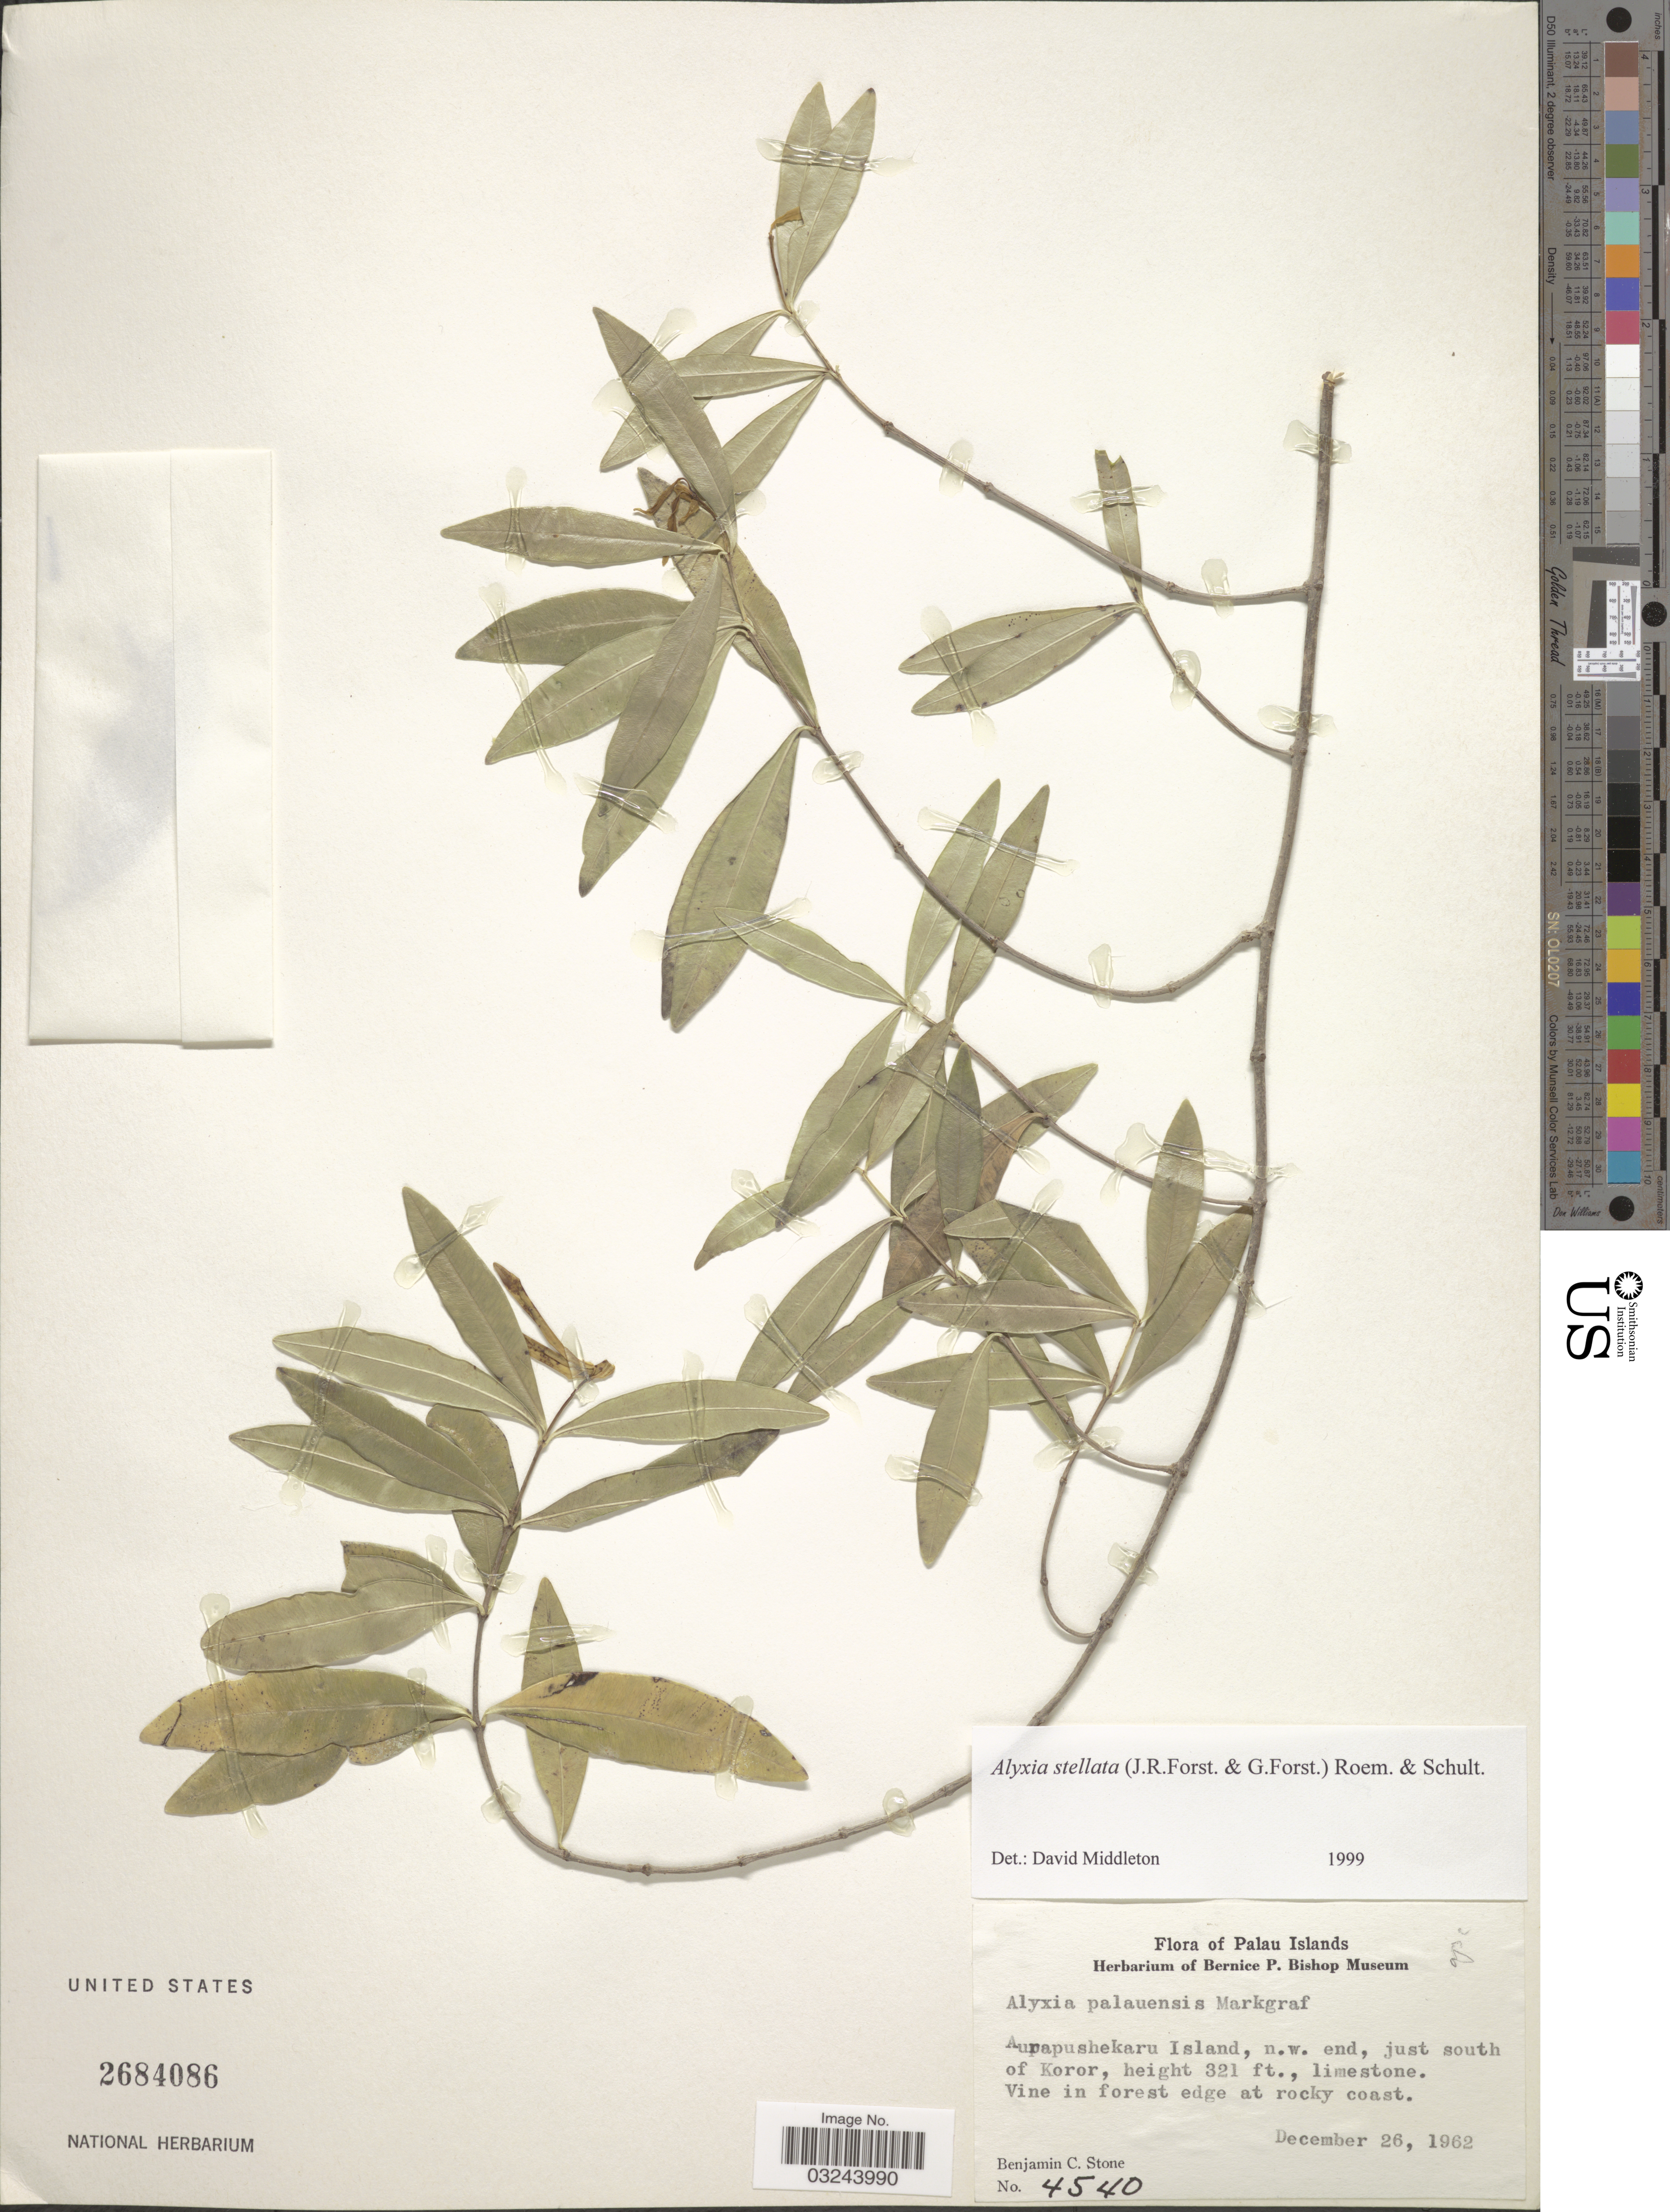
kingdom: Plantae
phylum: Tracheophyta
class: Magnoliopsida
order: Gentianales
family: Apocynaceae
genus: Alyxia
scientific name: Alyxia stellata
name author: (J.R. Forst. & G. Forst.) Roem. & Schult.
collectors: B. C. Stone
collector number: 4540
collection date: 1962-12-26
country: Palau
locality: Palau Islands. Aurapushekaru Island, n.w. end, just south of Koror.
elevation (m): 98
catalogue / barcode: US 2684086